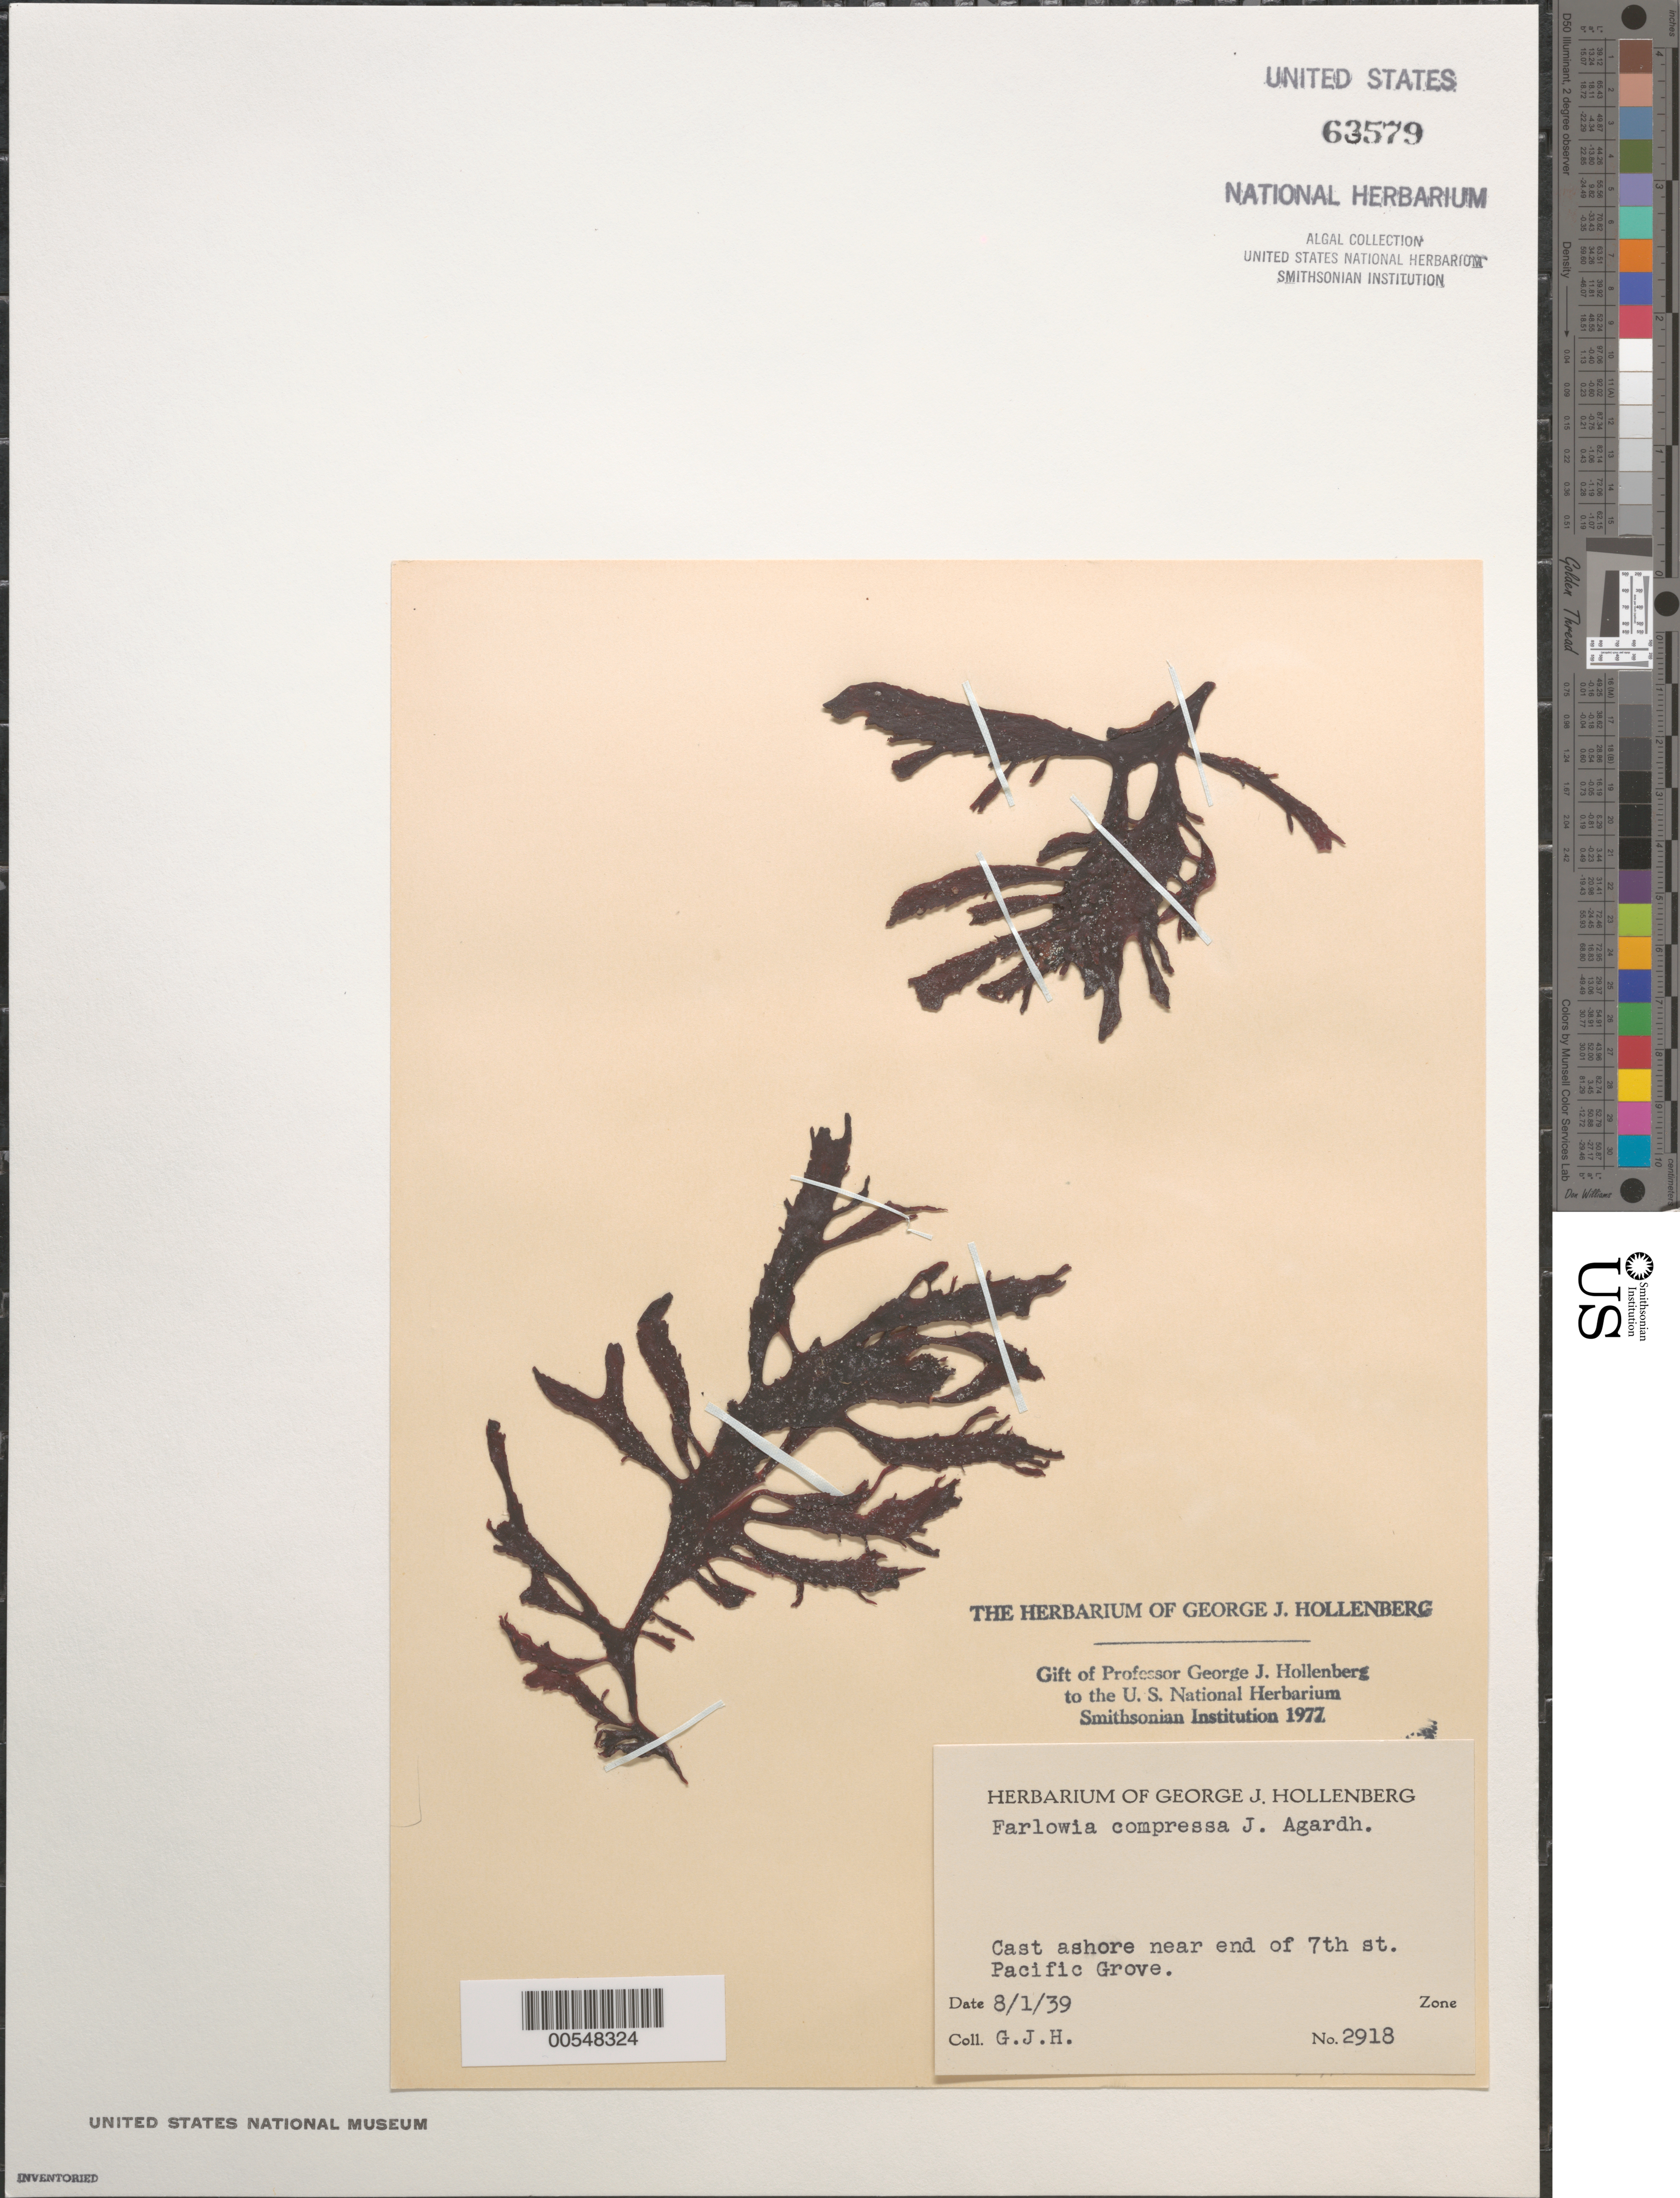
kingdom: Plantae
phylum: Rhodophyta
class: Florideophyceae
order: Gigartinales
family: Dumontiaceae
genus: Farlowia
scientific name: Farlowia compressa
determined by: Hollenberg, George J.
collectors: G. Hollenberg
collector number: GJH 2918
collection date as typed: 01 Aug 1939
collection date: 1939-08-01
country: United States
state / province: California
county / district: Monterey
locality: Pacific Grove, near end of 7th Street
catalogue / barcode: US 63579